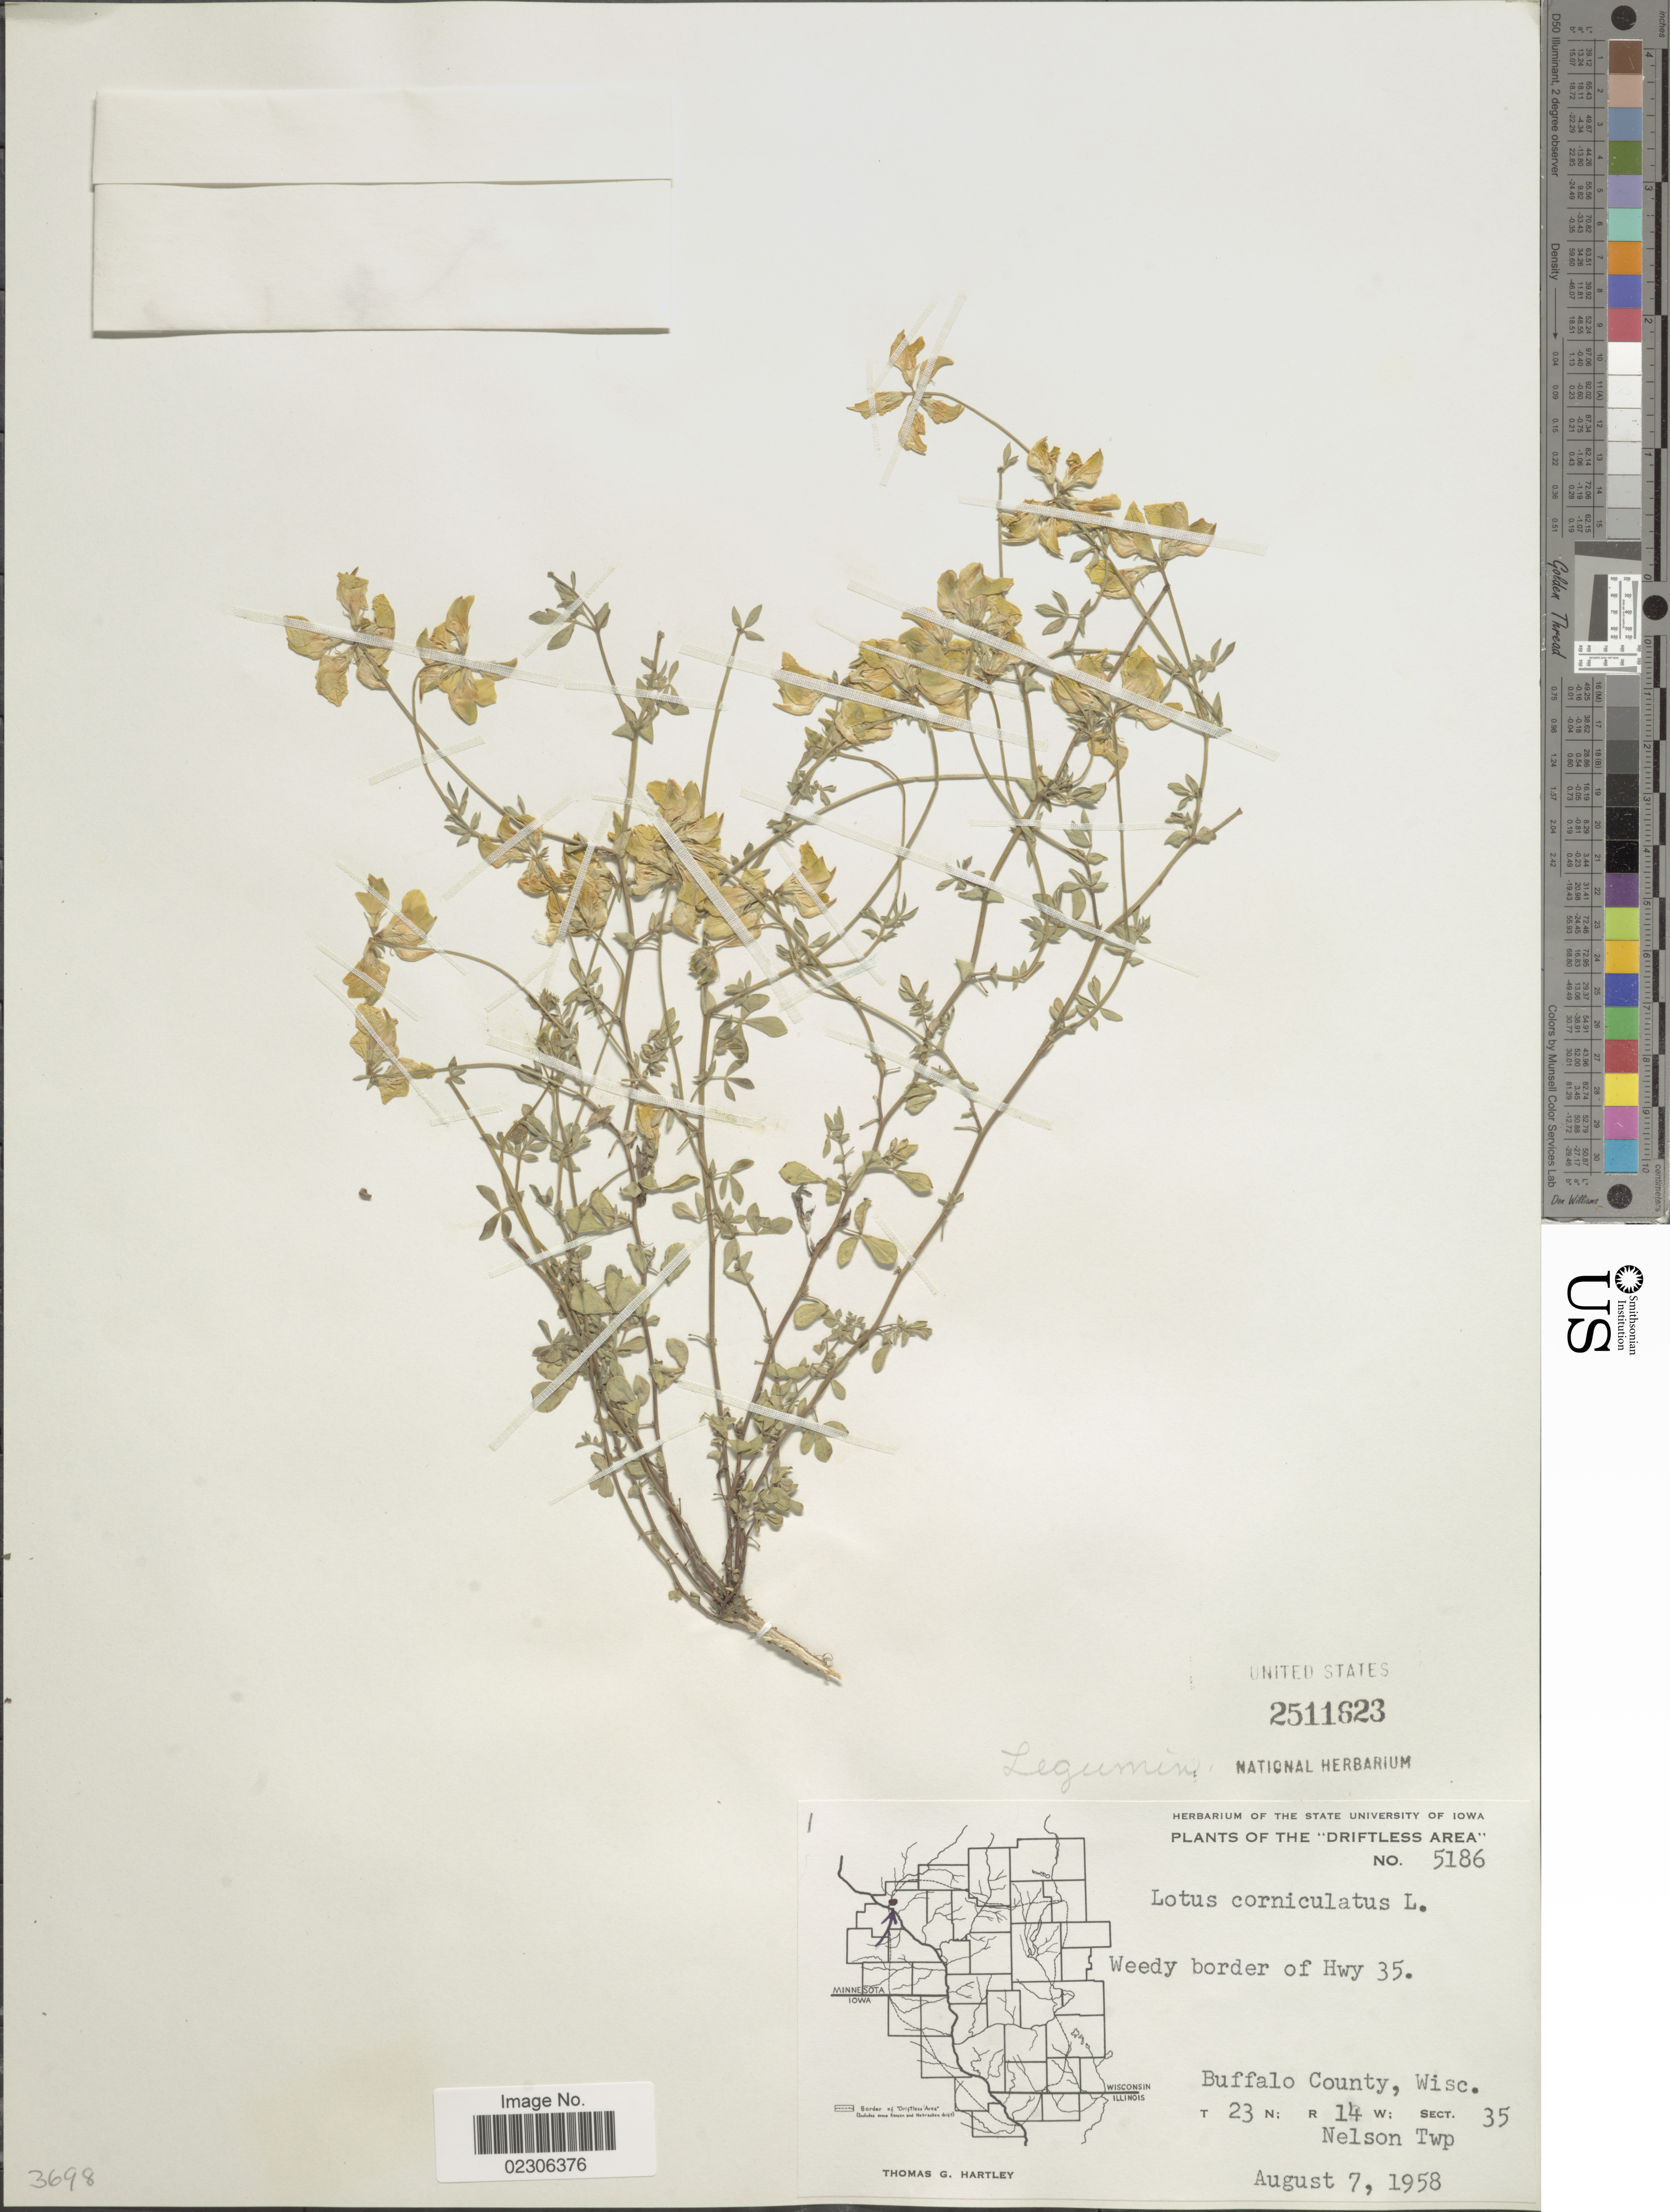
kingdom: Plantae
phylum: Tracheophyta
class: Magnoliopsida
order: Fabales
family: Fabaceae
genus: Lotus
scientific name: Lotus corniculatus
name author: L.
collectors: T. G. Hartley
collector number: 5186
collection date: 1958-08-07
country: United States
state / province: Wisconsin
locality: Buffalo County, Wisc., T23N: R14W: Sect. 35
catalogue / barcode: US 2511623